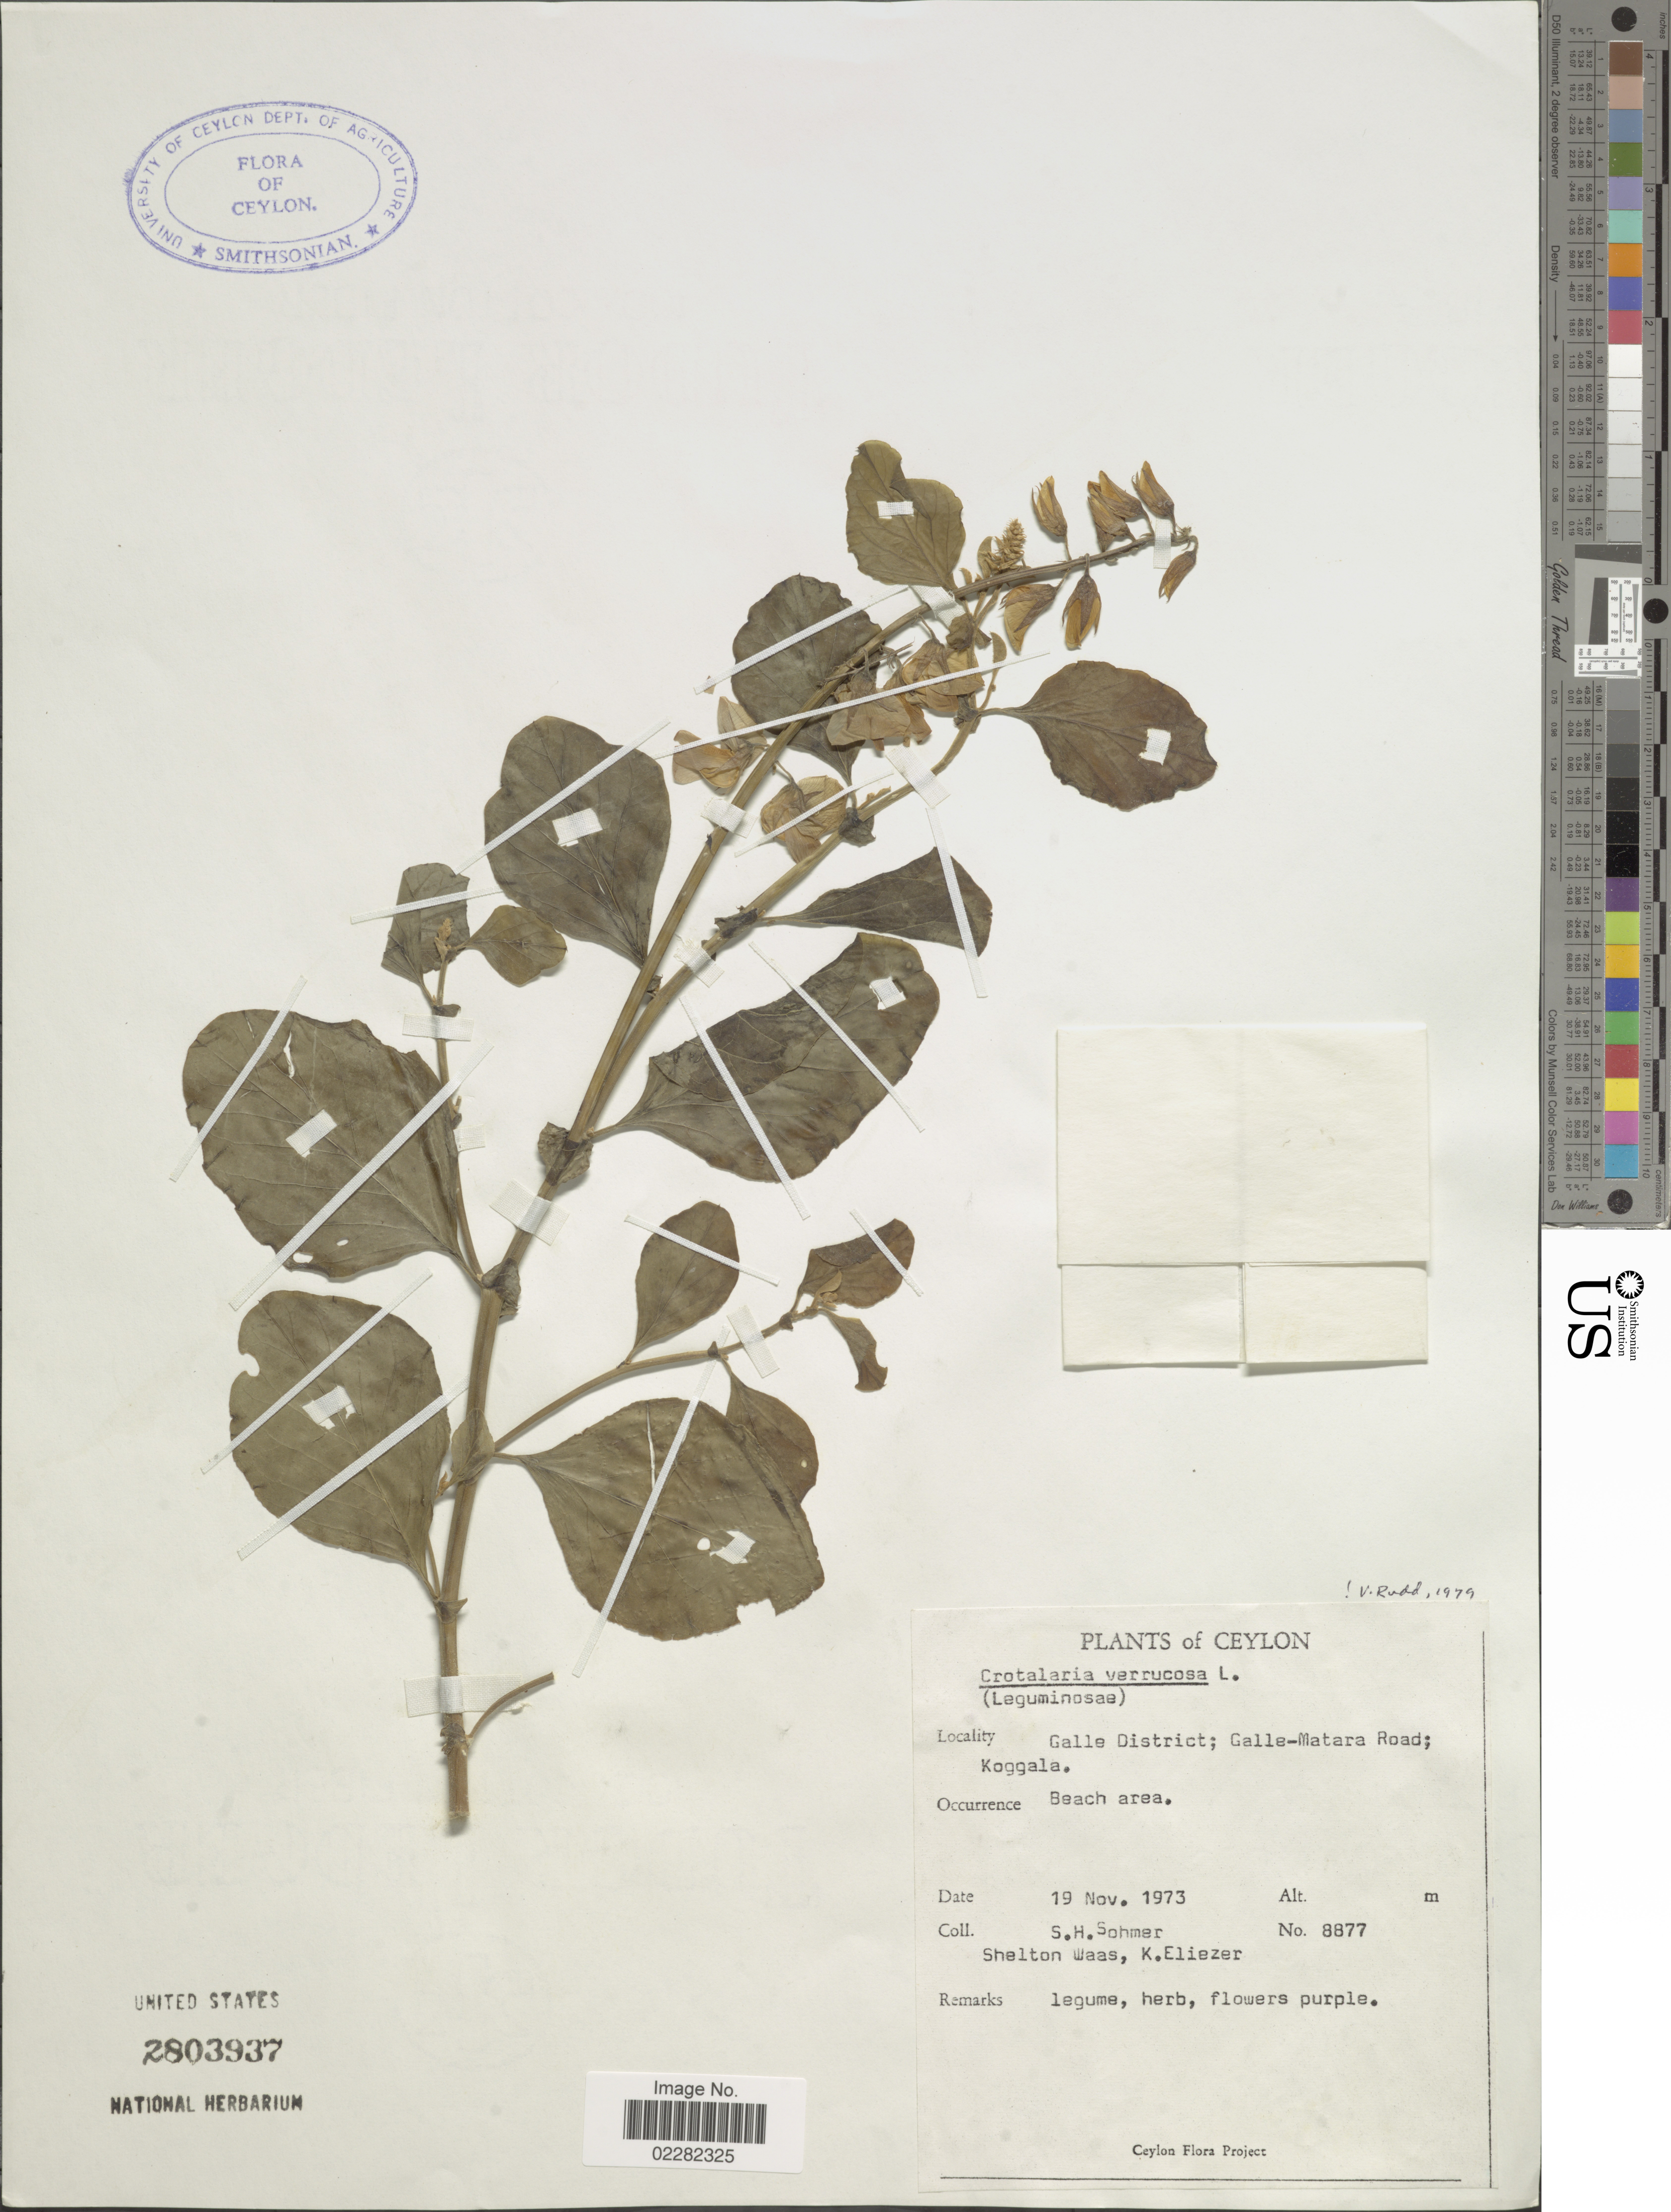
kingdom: Plantae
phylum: Tracheophyta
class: Magnoliopsida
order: Fabales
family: Fabaceae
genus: Crotalaria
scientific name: Crotalaria verrucosa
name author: L.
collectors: S. H. Sohmer, S. Waas & K. Eliezer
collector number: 8877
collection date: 1973-11-19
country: Sri Lanka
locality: Ceylon, Galle District; Galle-Matara Road; Koggala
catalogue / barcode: US 2803937